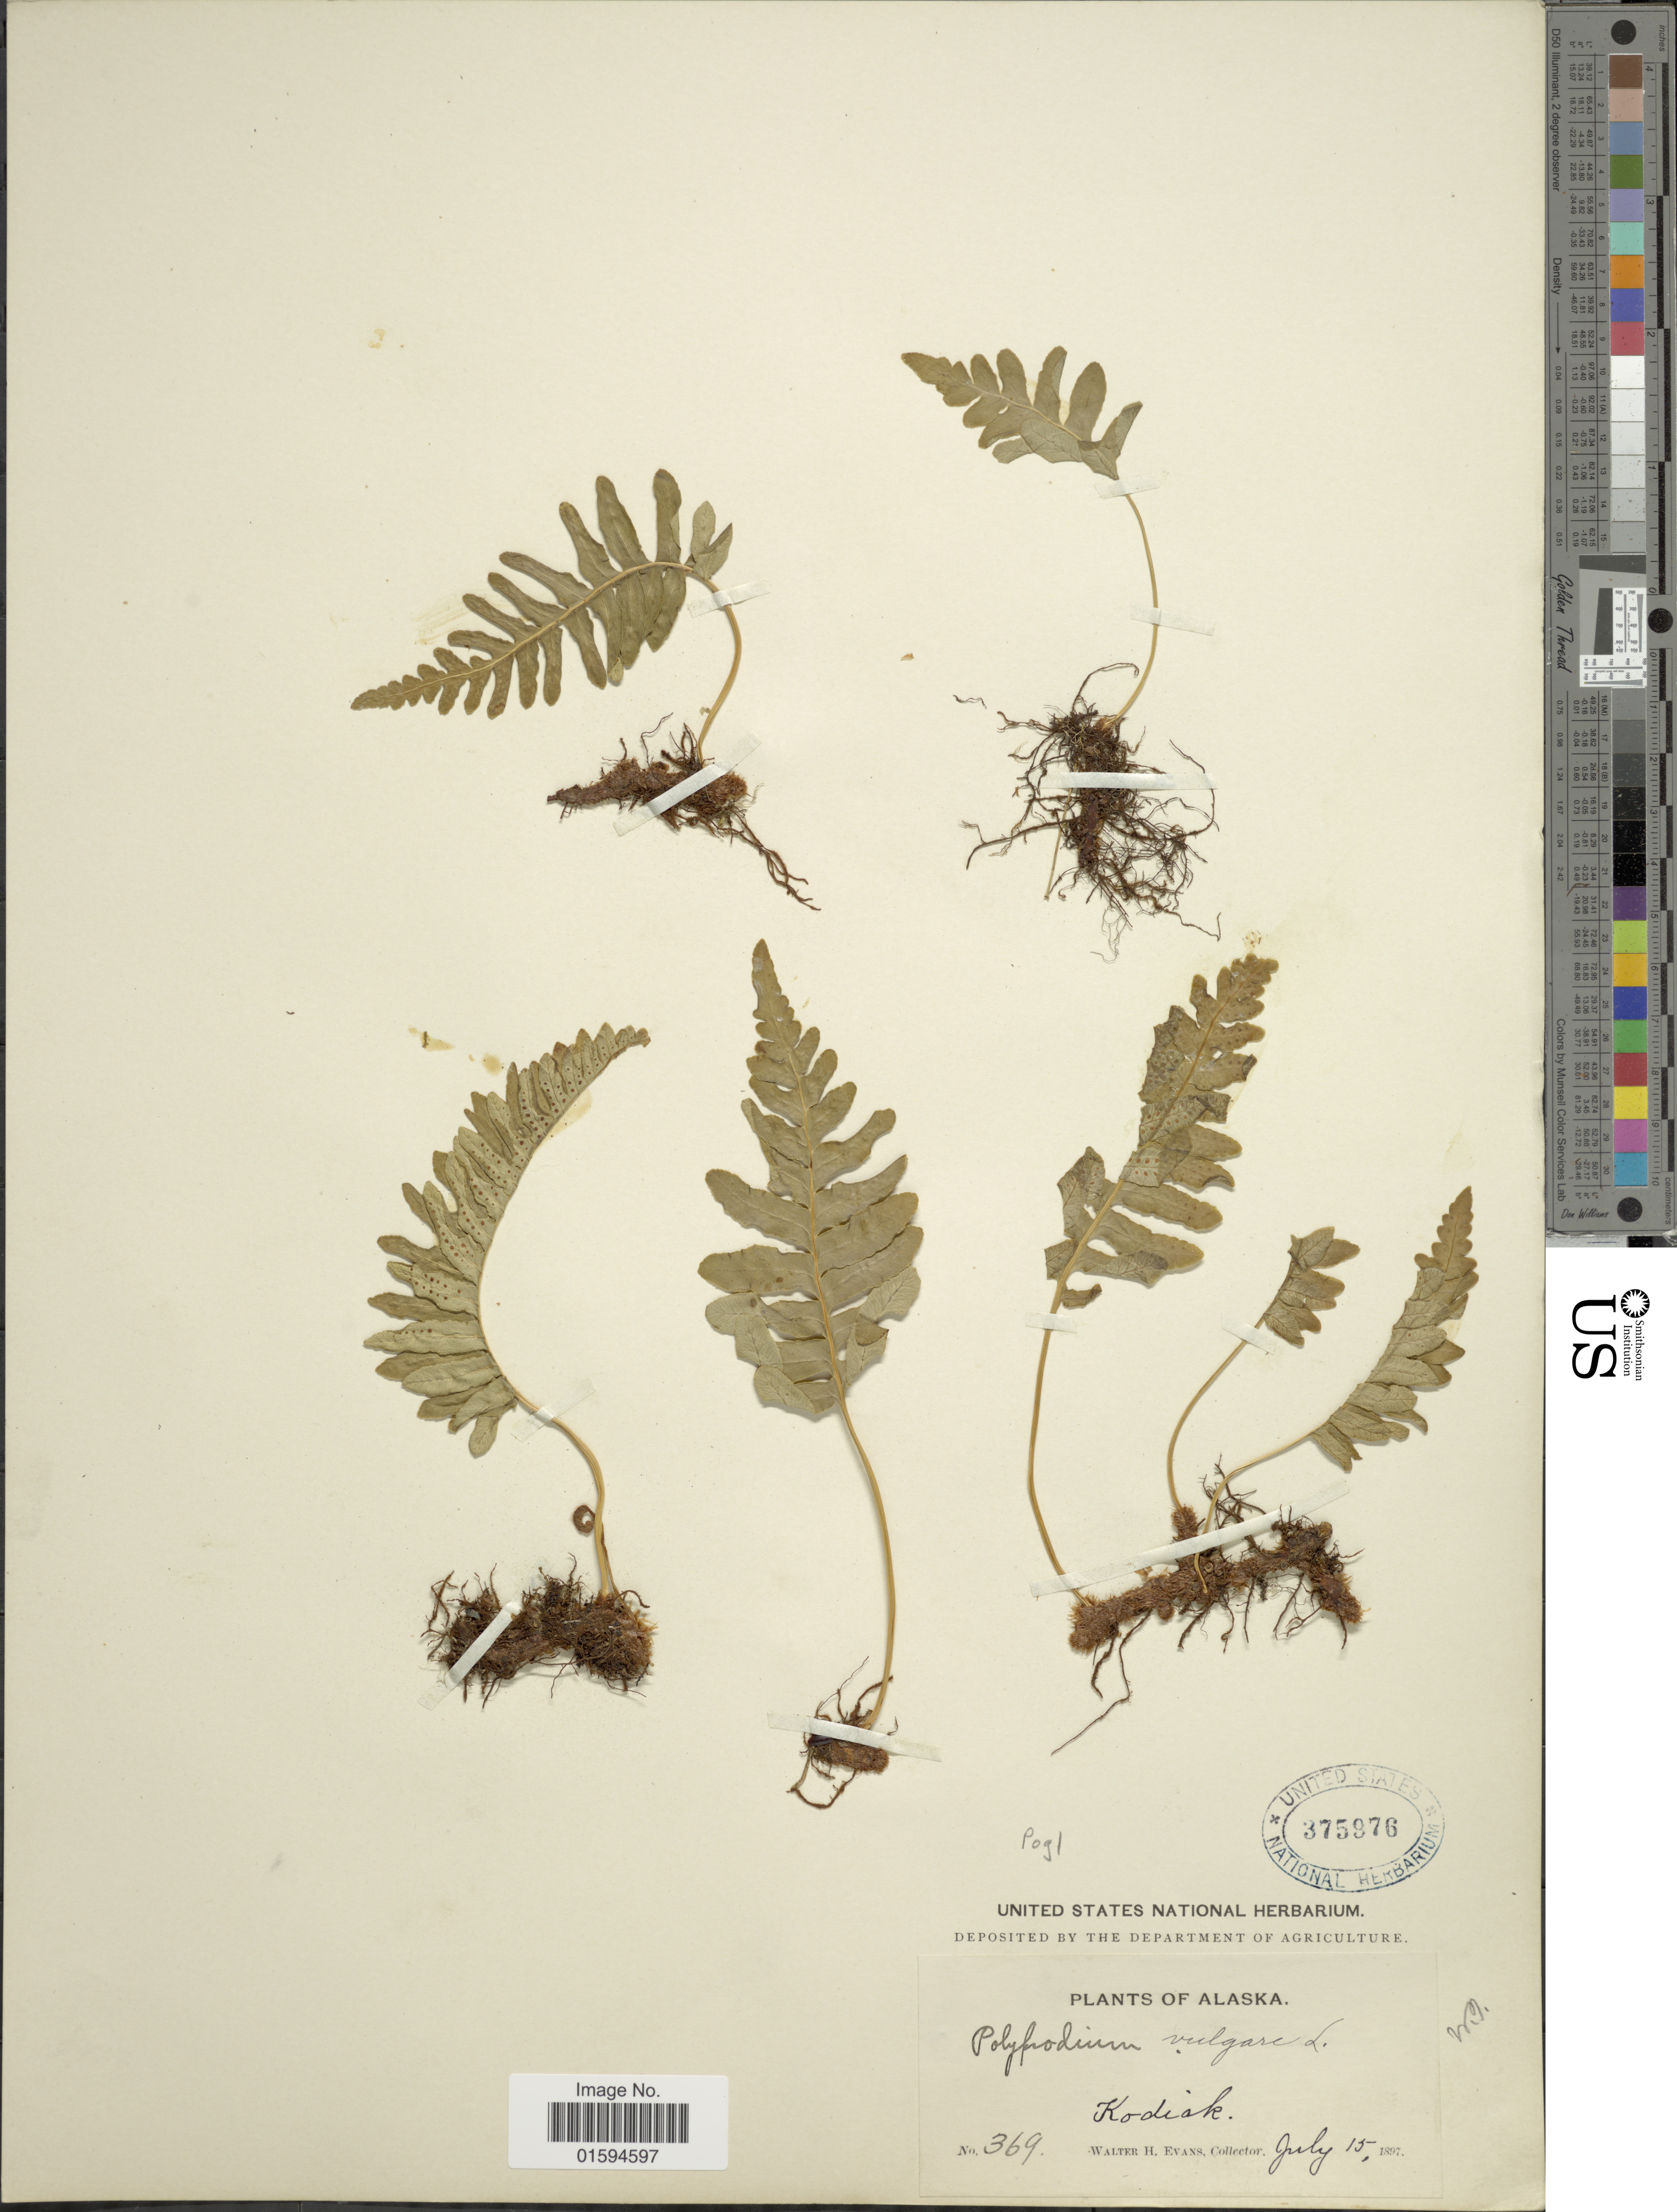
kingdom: Plantae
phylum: Tracheophyta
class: Polypodiopsida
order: Polypodiales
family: Polypodiaceae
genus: Polypodium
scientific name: Polypodium glycyrrhiza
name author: D.C. Eaton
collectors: W. H. Evans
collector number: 369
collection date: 1897-07-15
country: United States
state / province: Alaska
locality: Kodiak.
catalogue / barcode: US 375976